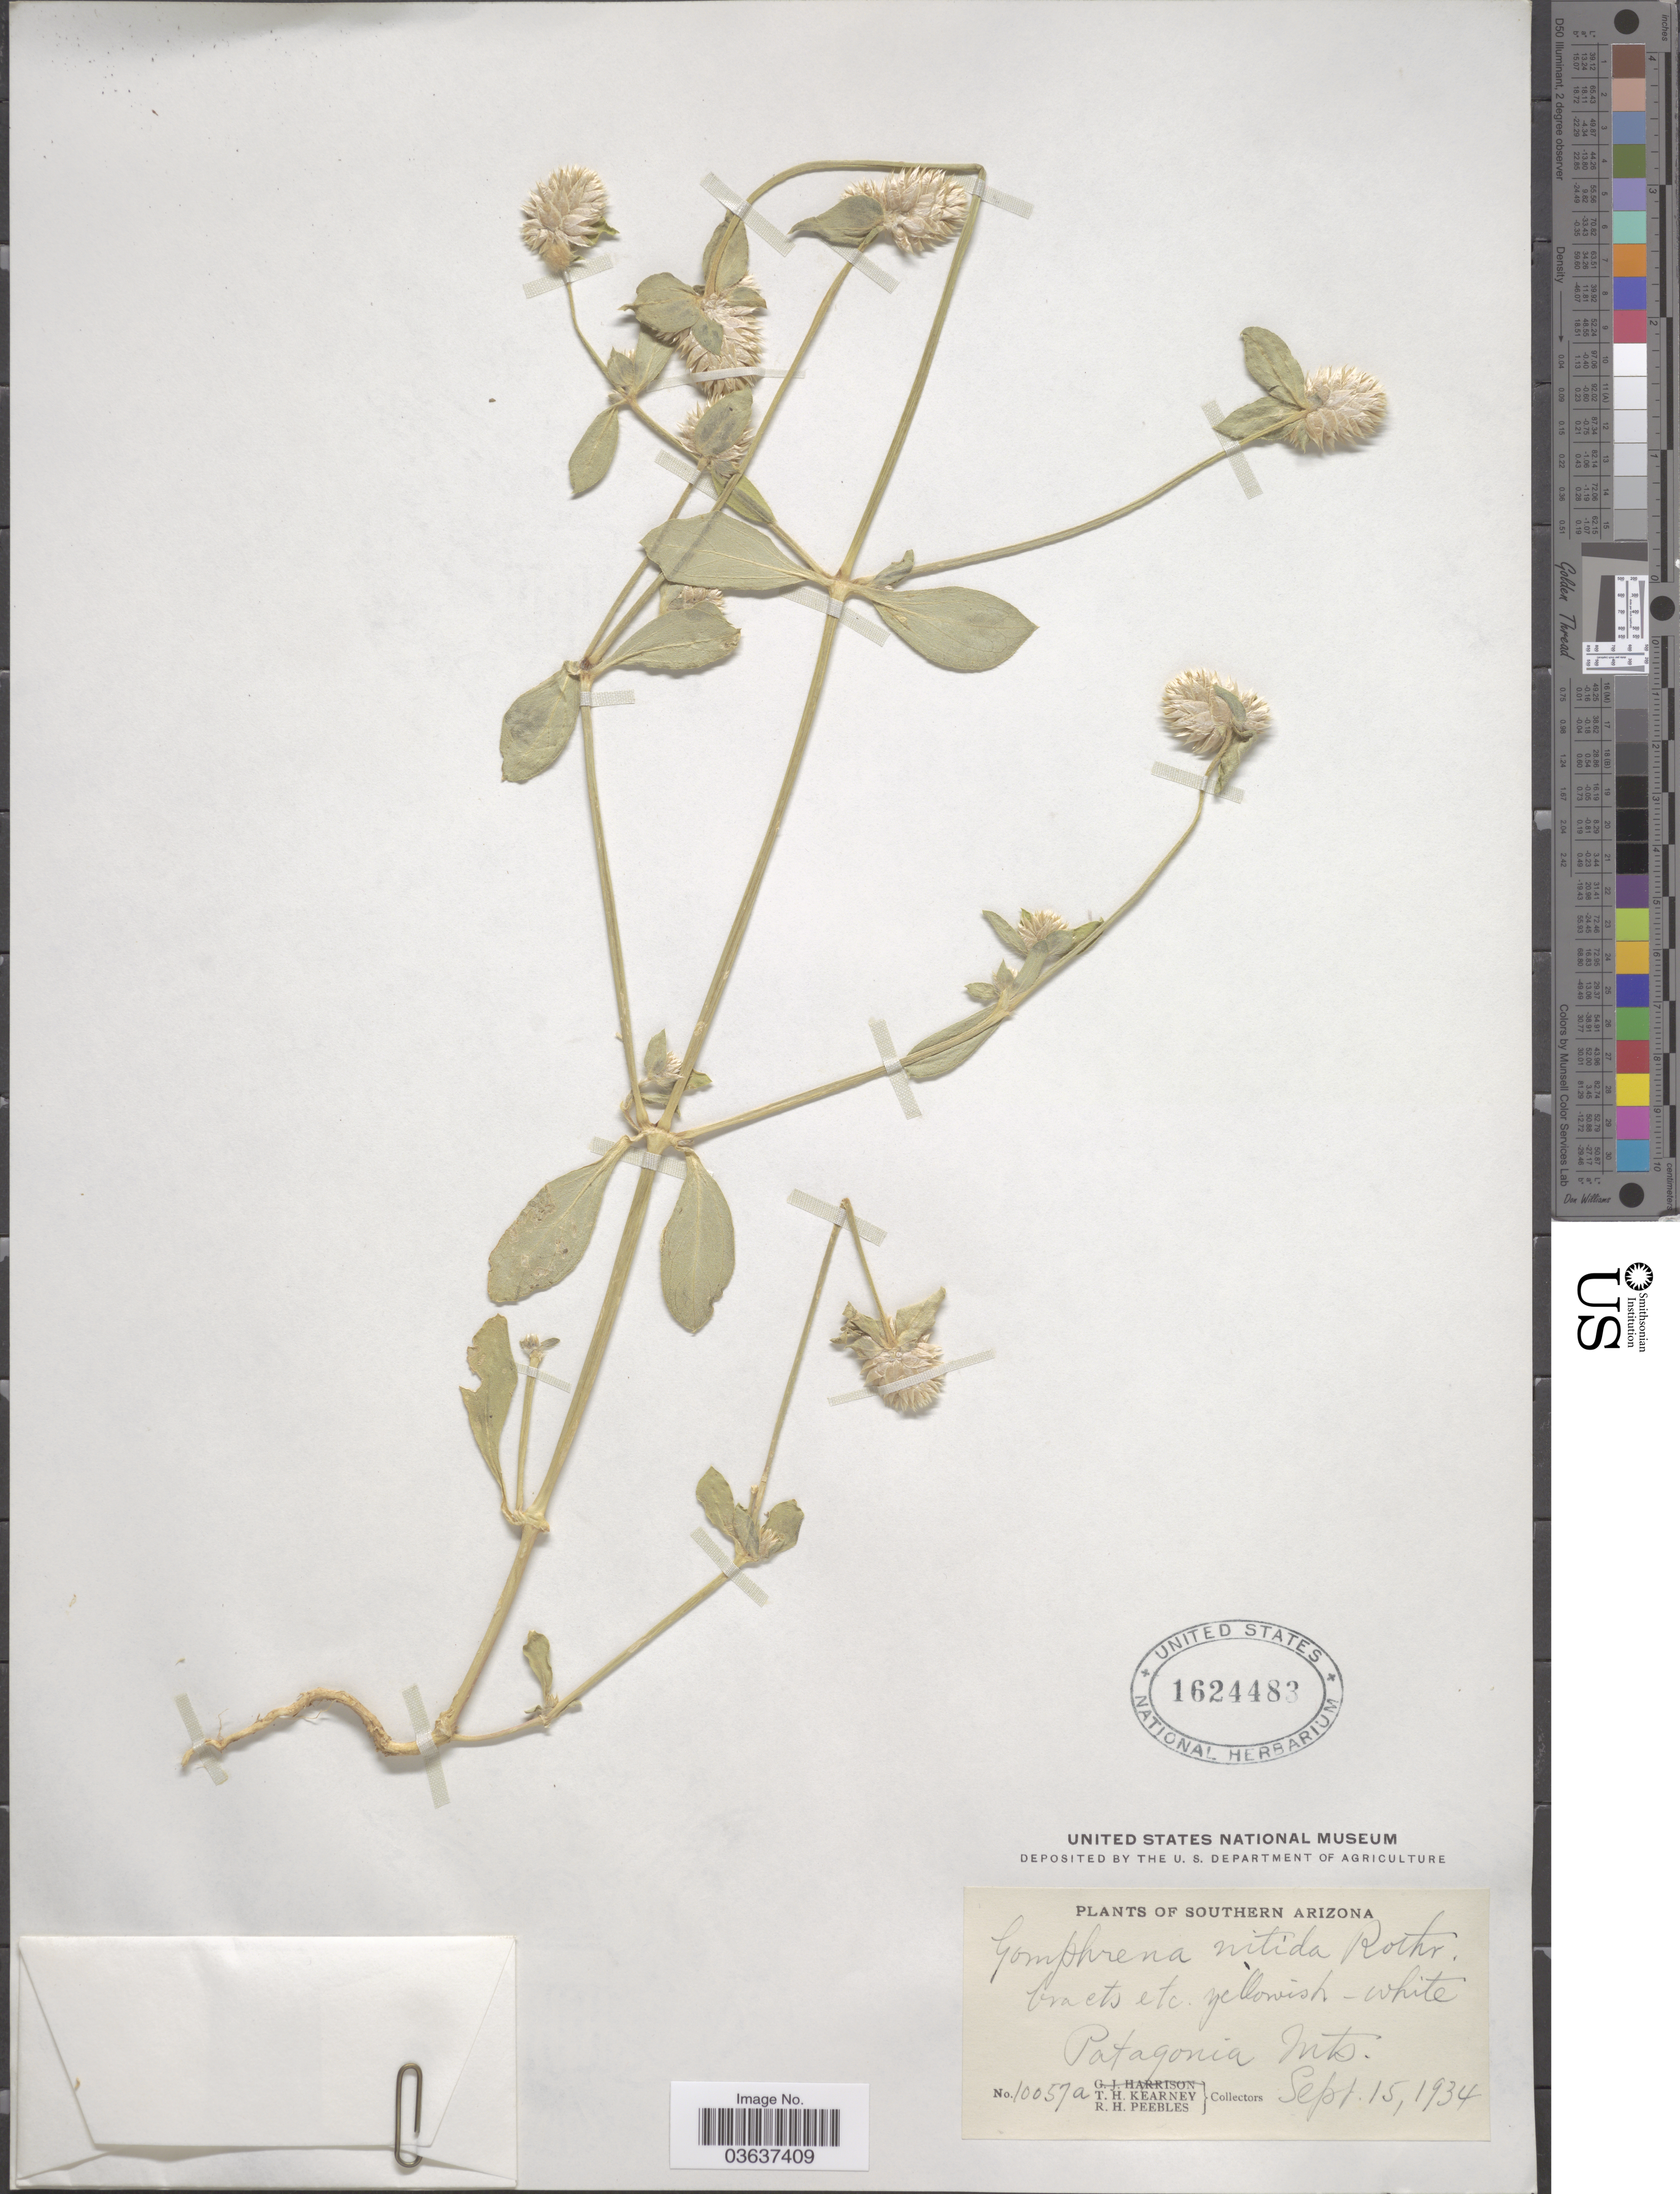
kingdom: Plantae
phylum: Tracheophyta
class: Magnoliopsida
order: Caryophyllales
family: Amaranthaceae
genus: Gomphrena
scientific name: Gomphrena nitida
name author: Rothr.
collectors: T. H. Kearney & R. H. Peebles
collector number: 10057a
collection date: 1934-09-15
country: United States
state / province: Arizona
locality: Southern Arizona. Patagonia Mts.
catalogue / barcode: US 1624483